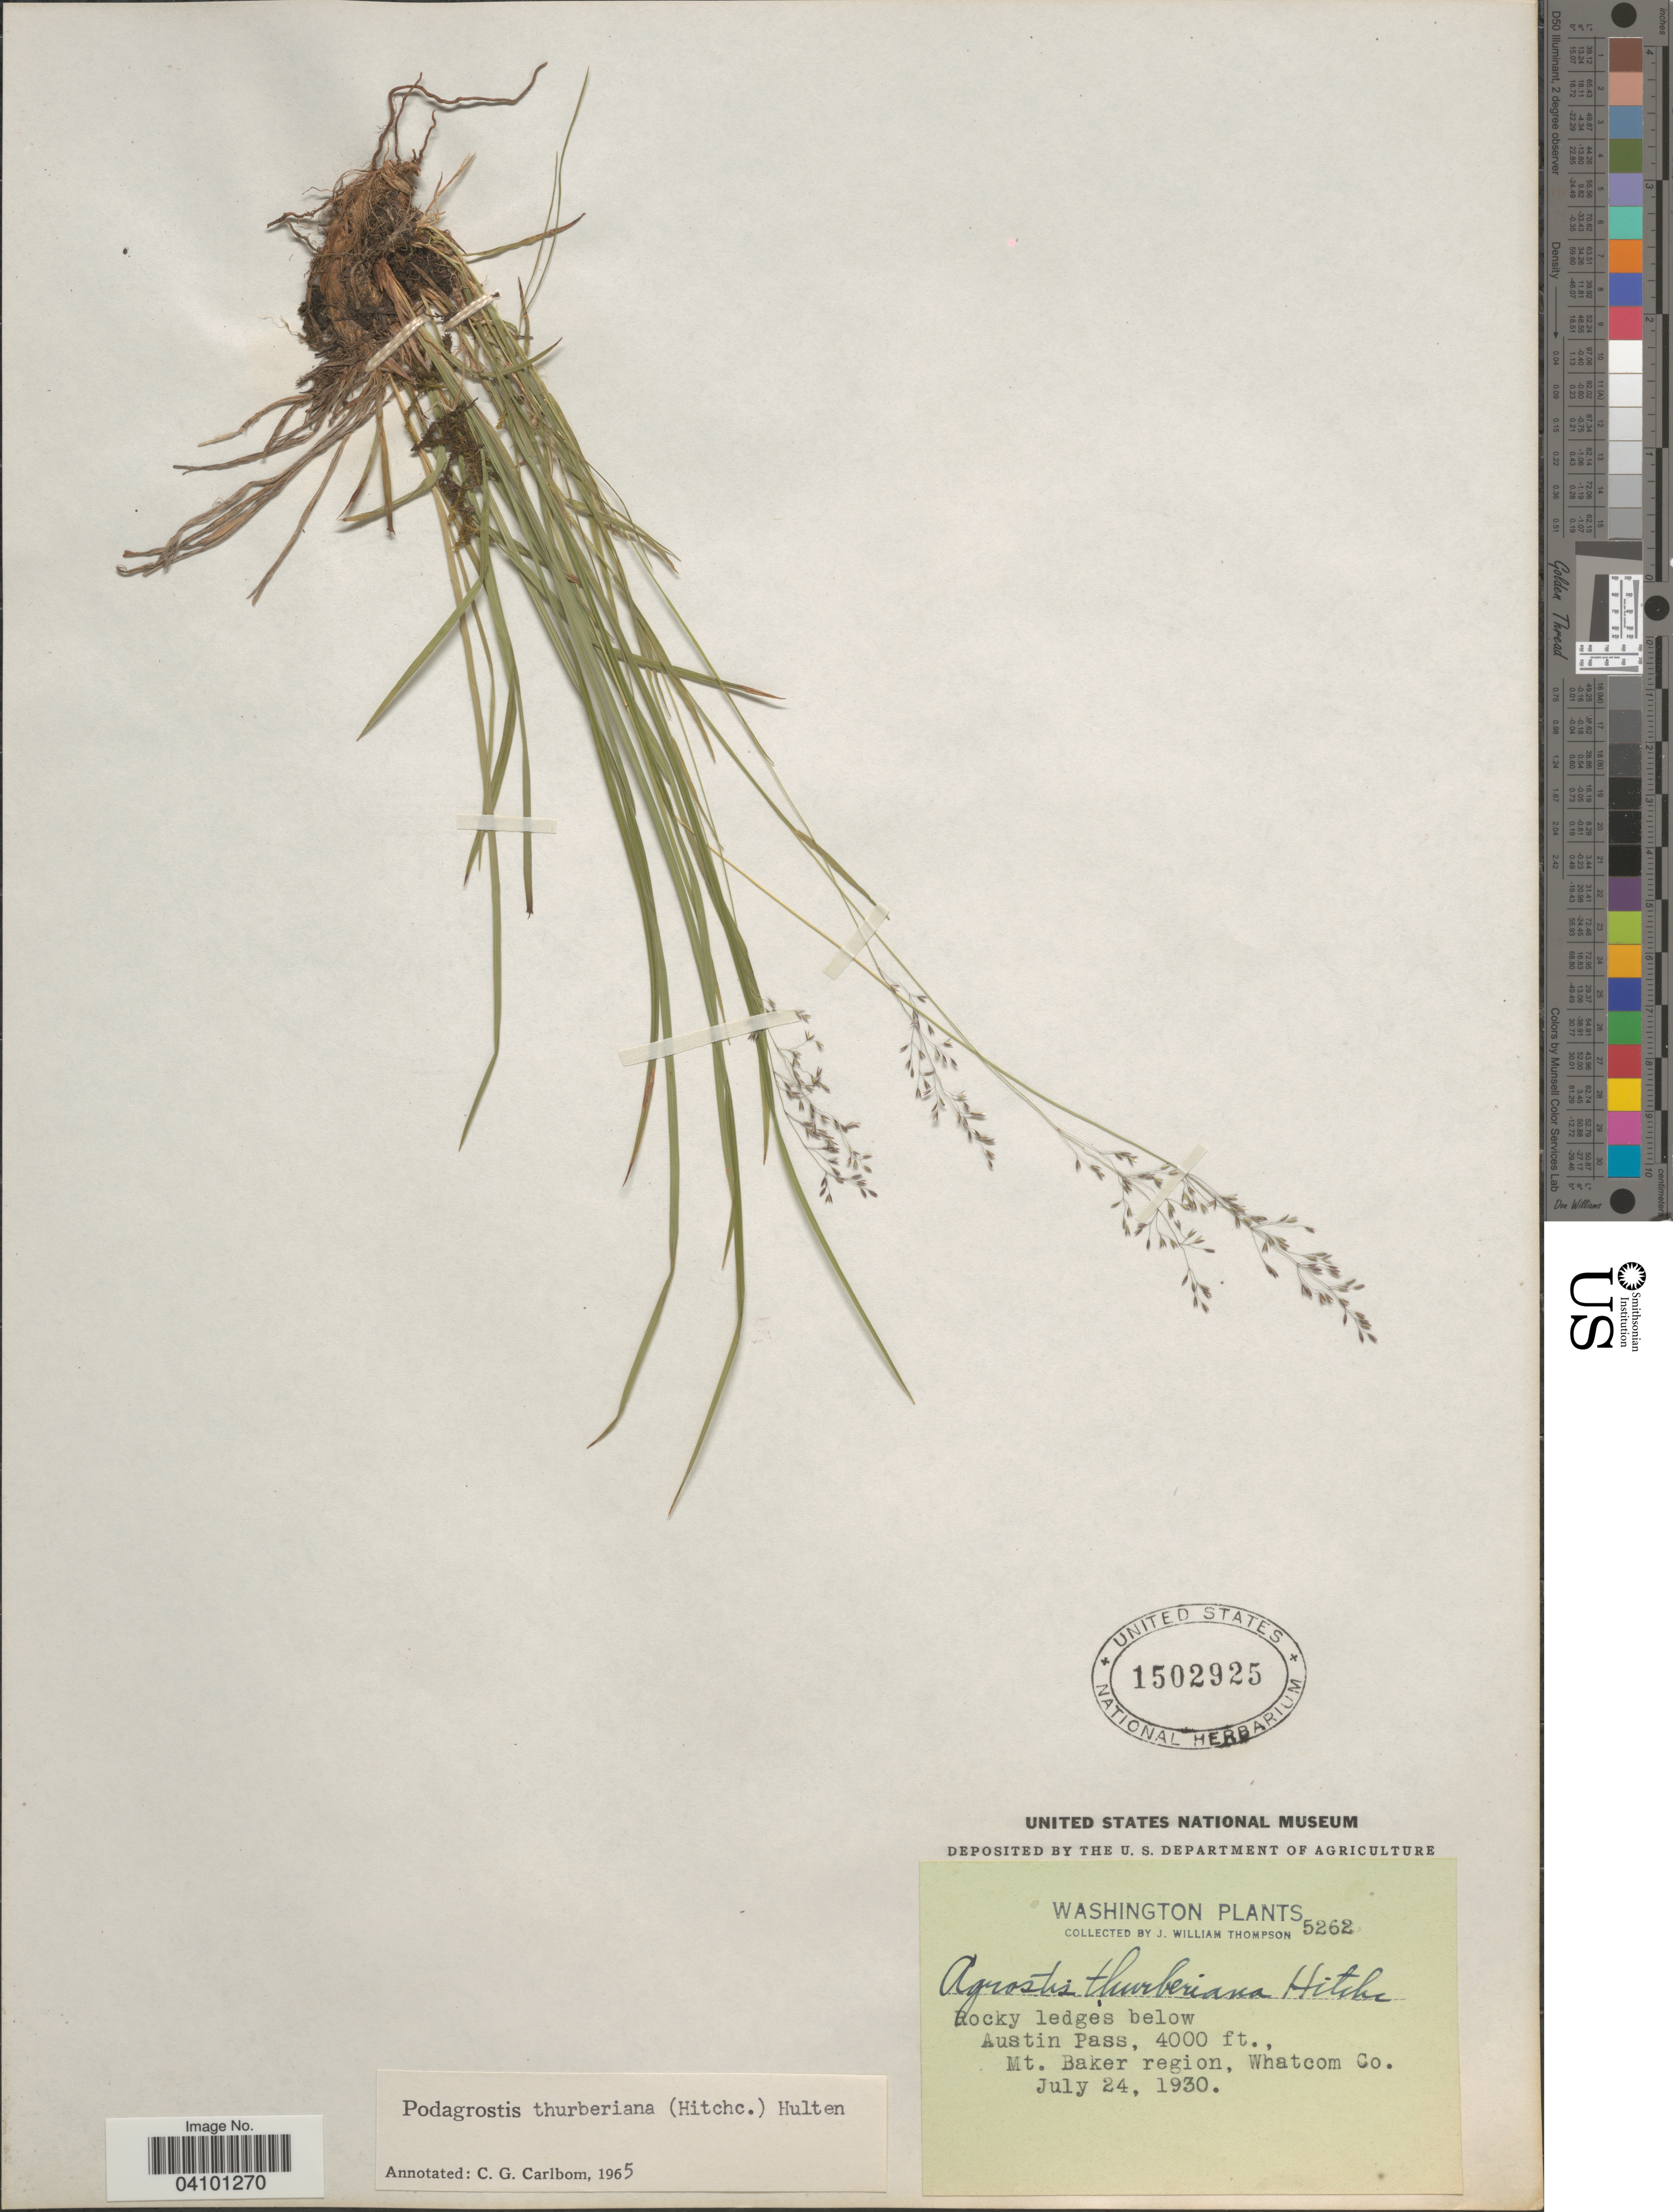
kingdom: Plantae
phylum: Tracheophyta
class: Liliopsida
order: Poales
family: Poaceae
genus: Podagrostis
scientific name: Podagrostis thurberiana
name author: Hitchc.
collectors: J. W. Thompson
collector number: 5262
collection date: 1930-07-24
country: United States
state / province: Washington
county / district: Whatcom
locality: Rocky ledges below Austin Pass, Mt. Baker region, Whatcom Co.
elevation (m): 1219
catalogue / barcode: US 1502925